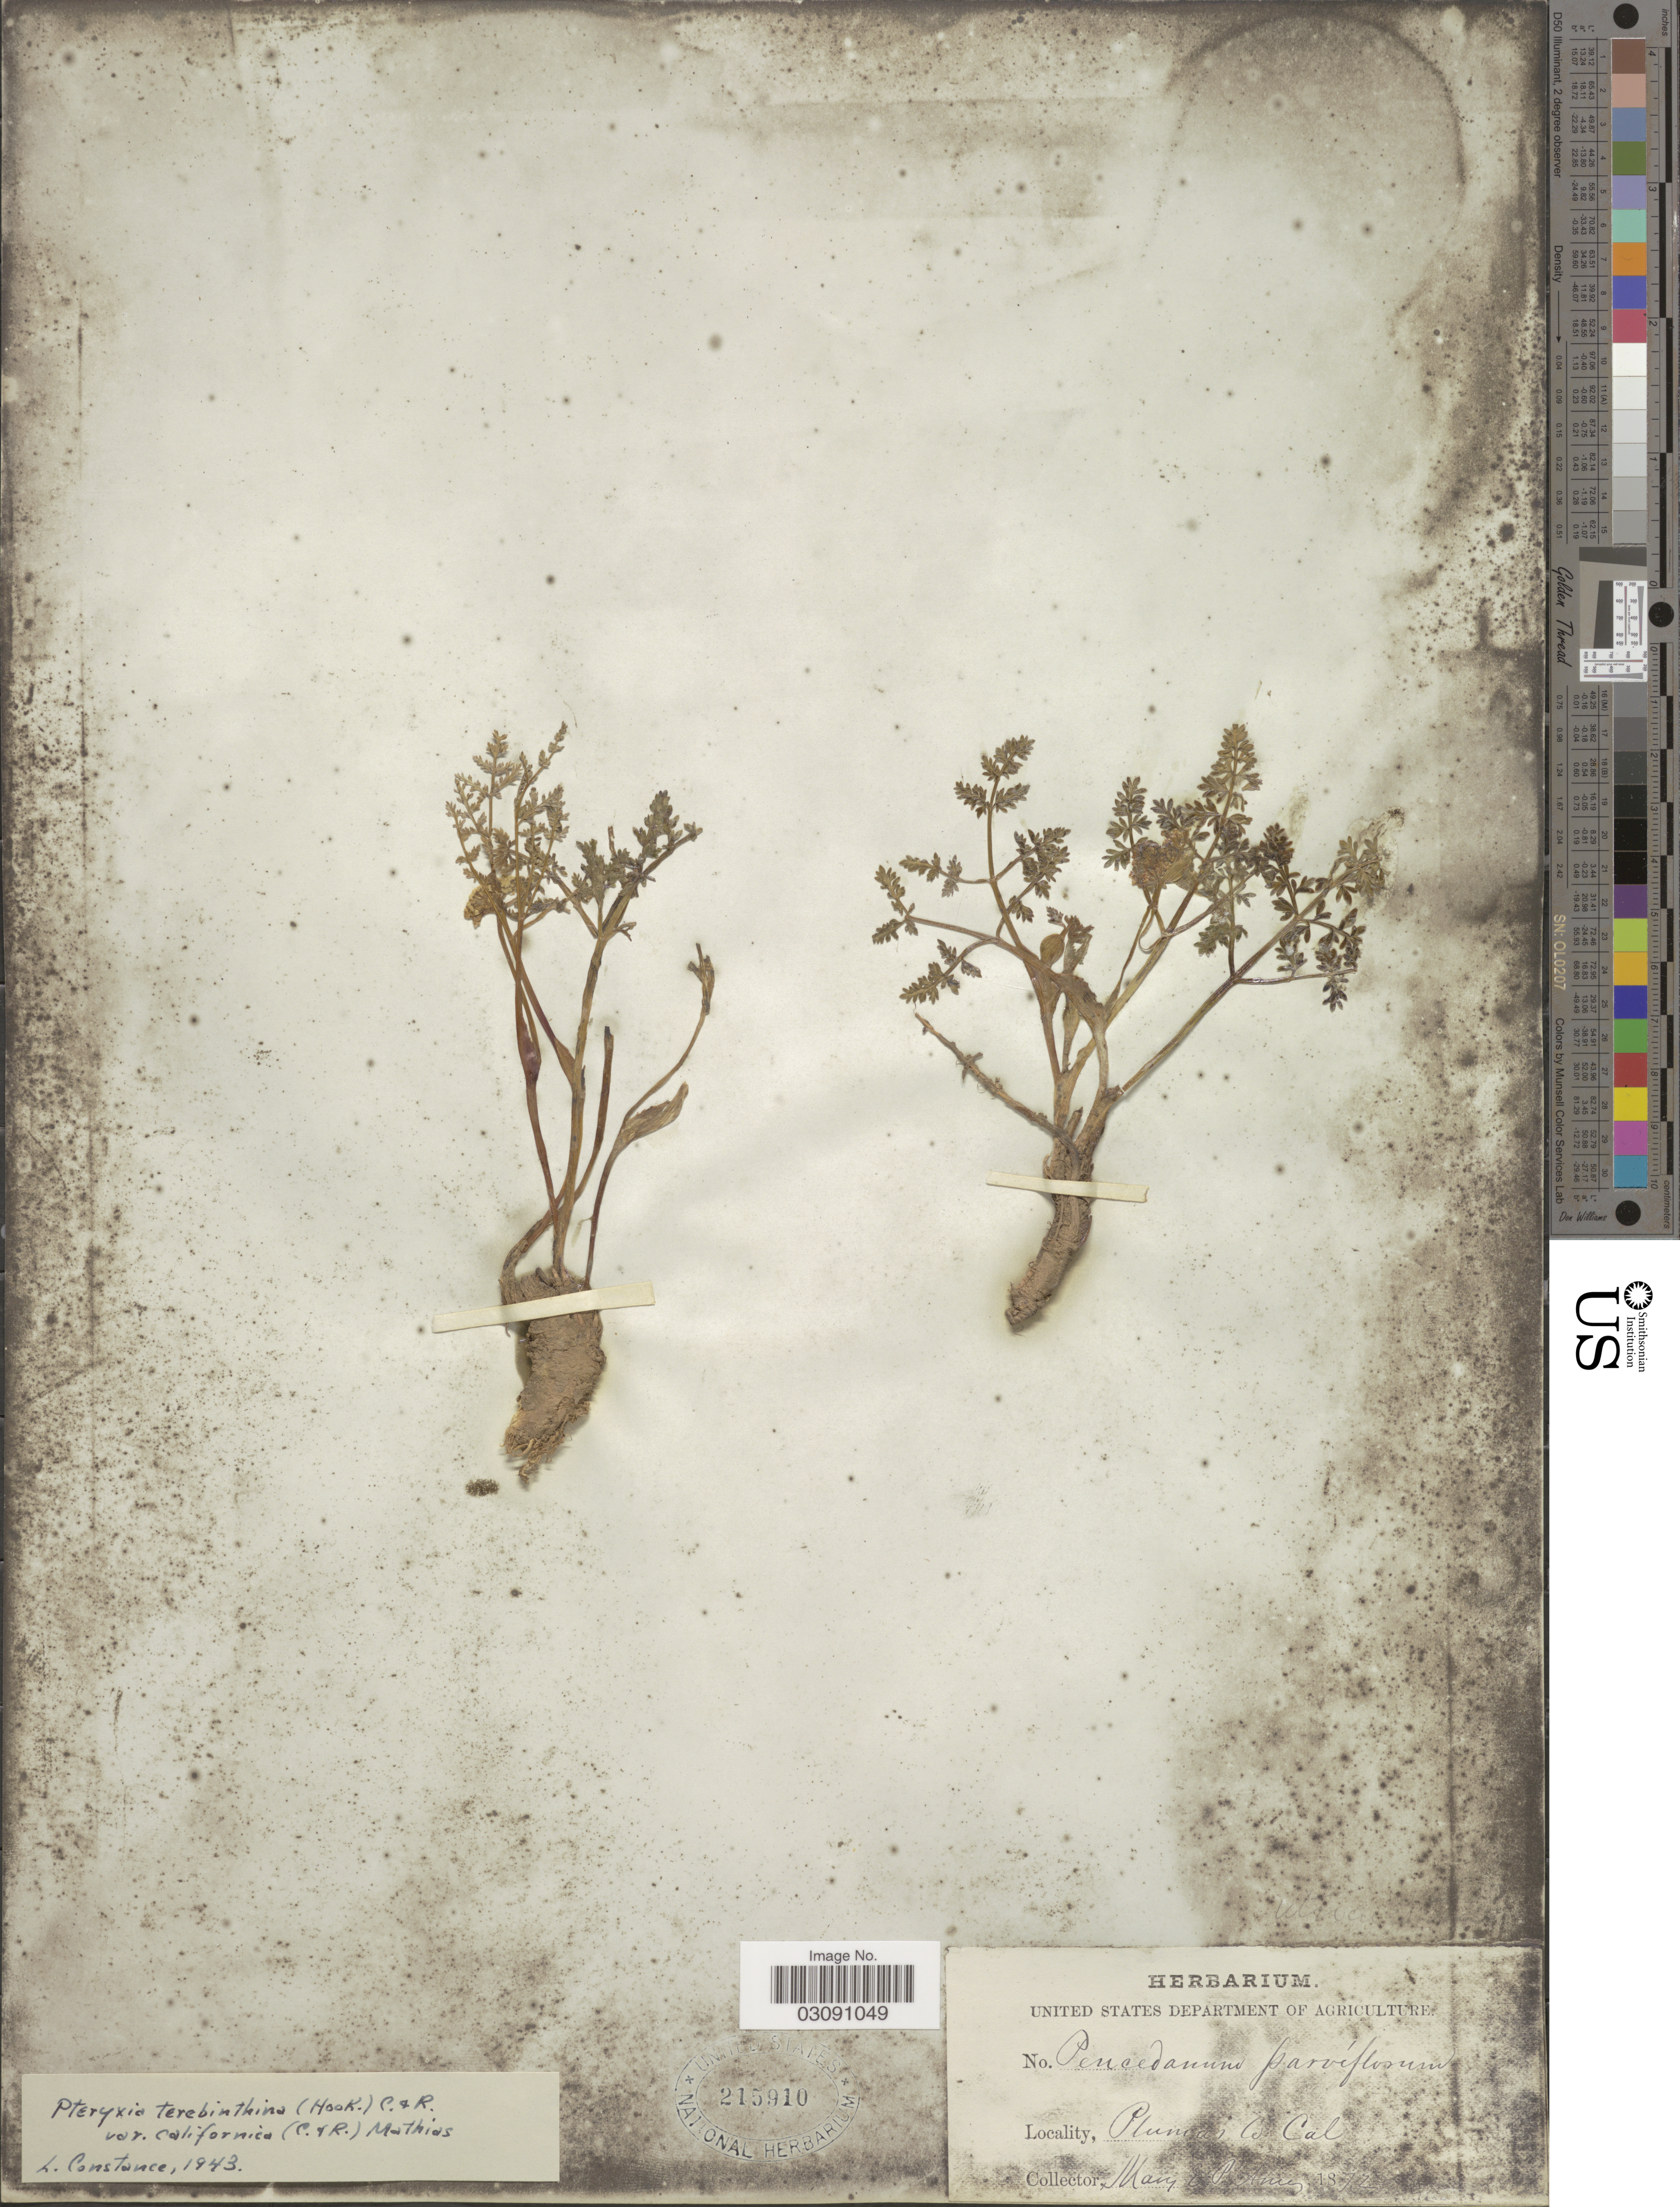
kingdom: Plantae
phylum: Tracheophyta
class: Magnoliopsida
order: Apiales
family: Apiaceae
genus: Pteryxia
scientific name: Pteryxia terebinthina var. californica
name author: (J.M. Coult. & Rose) Mathias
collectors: M. E. P. Ames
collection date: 1872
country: United States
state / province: California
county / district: Plumas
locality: Plumas Co.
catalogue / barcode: US 215910